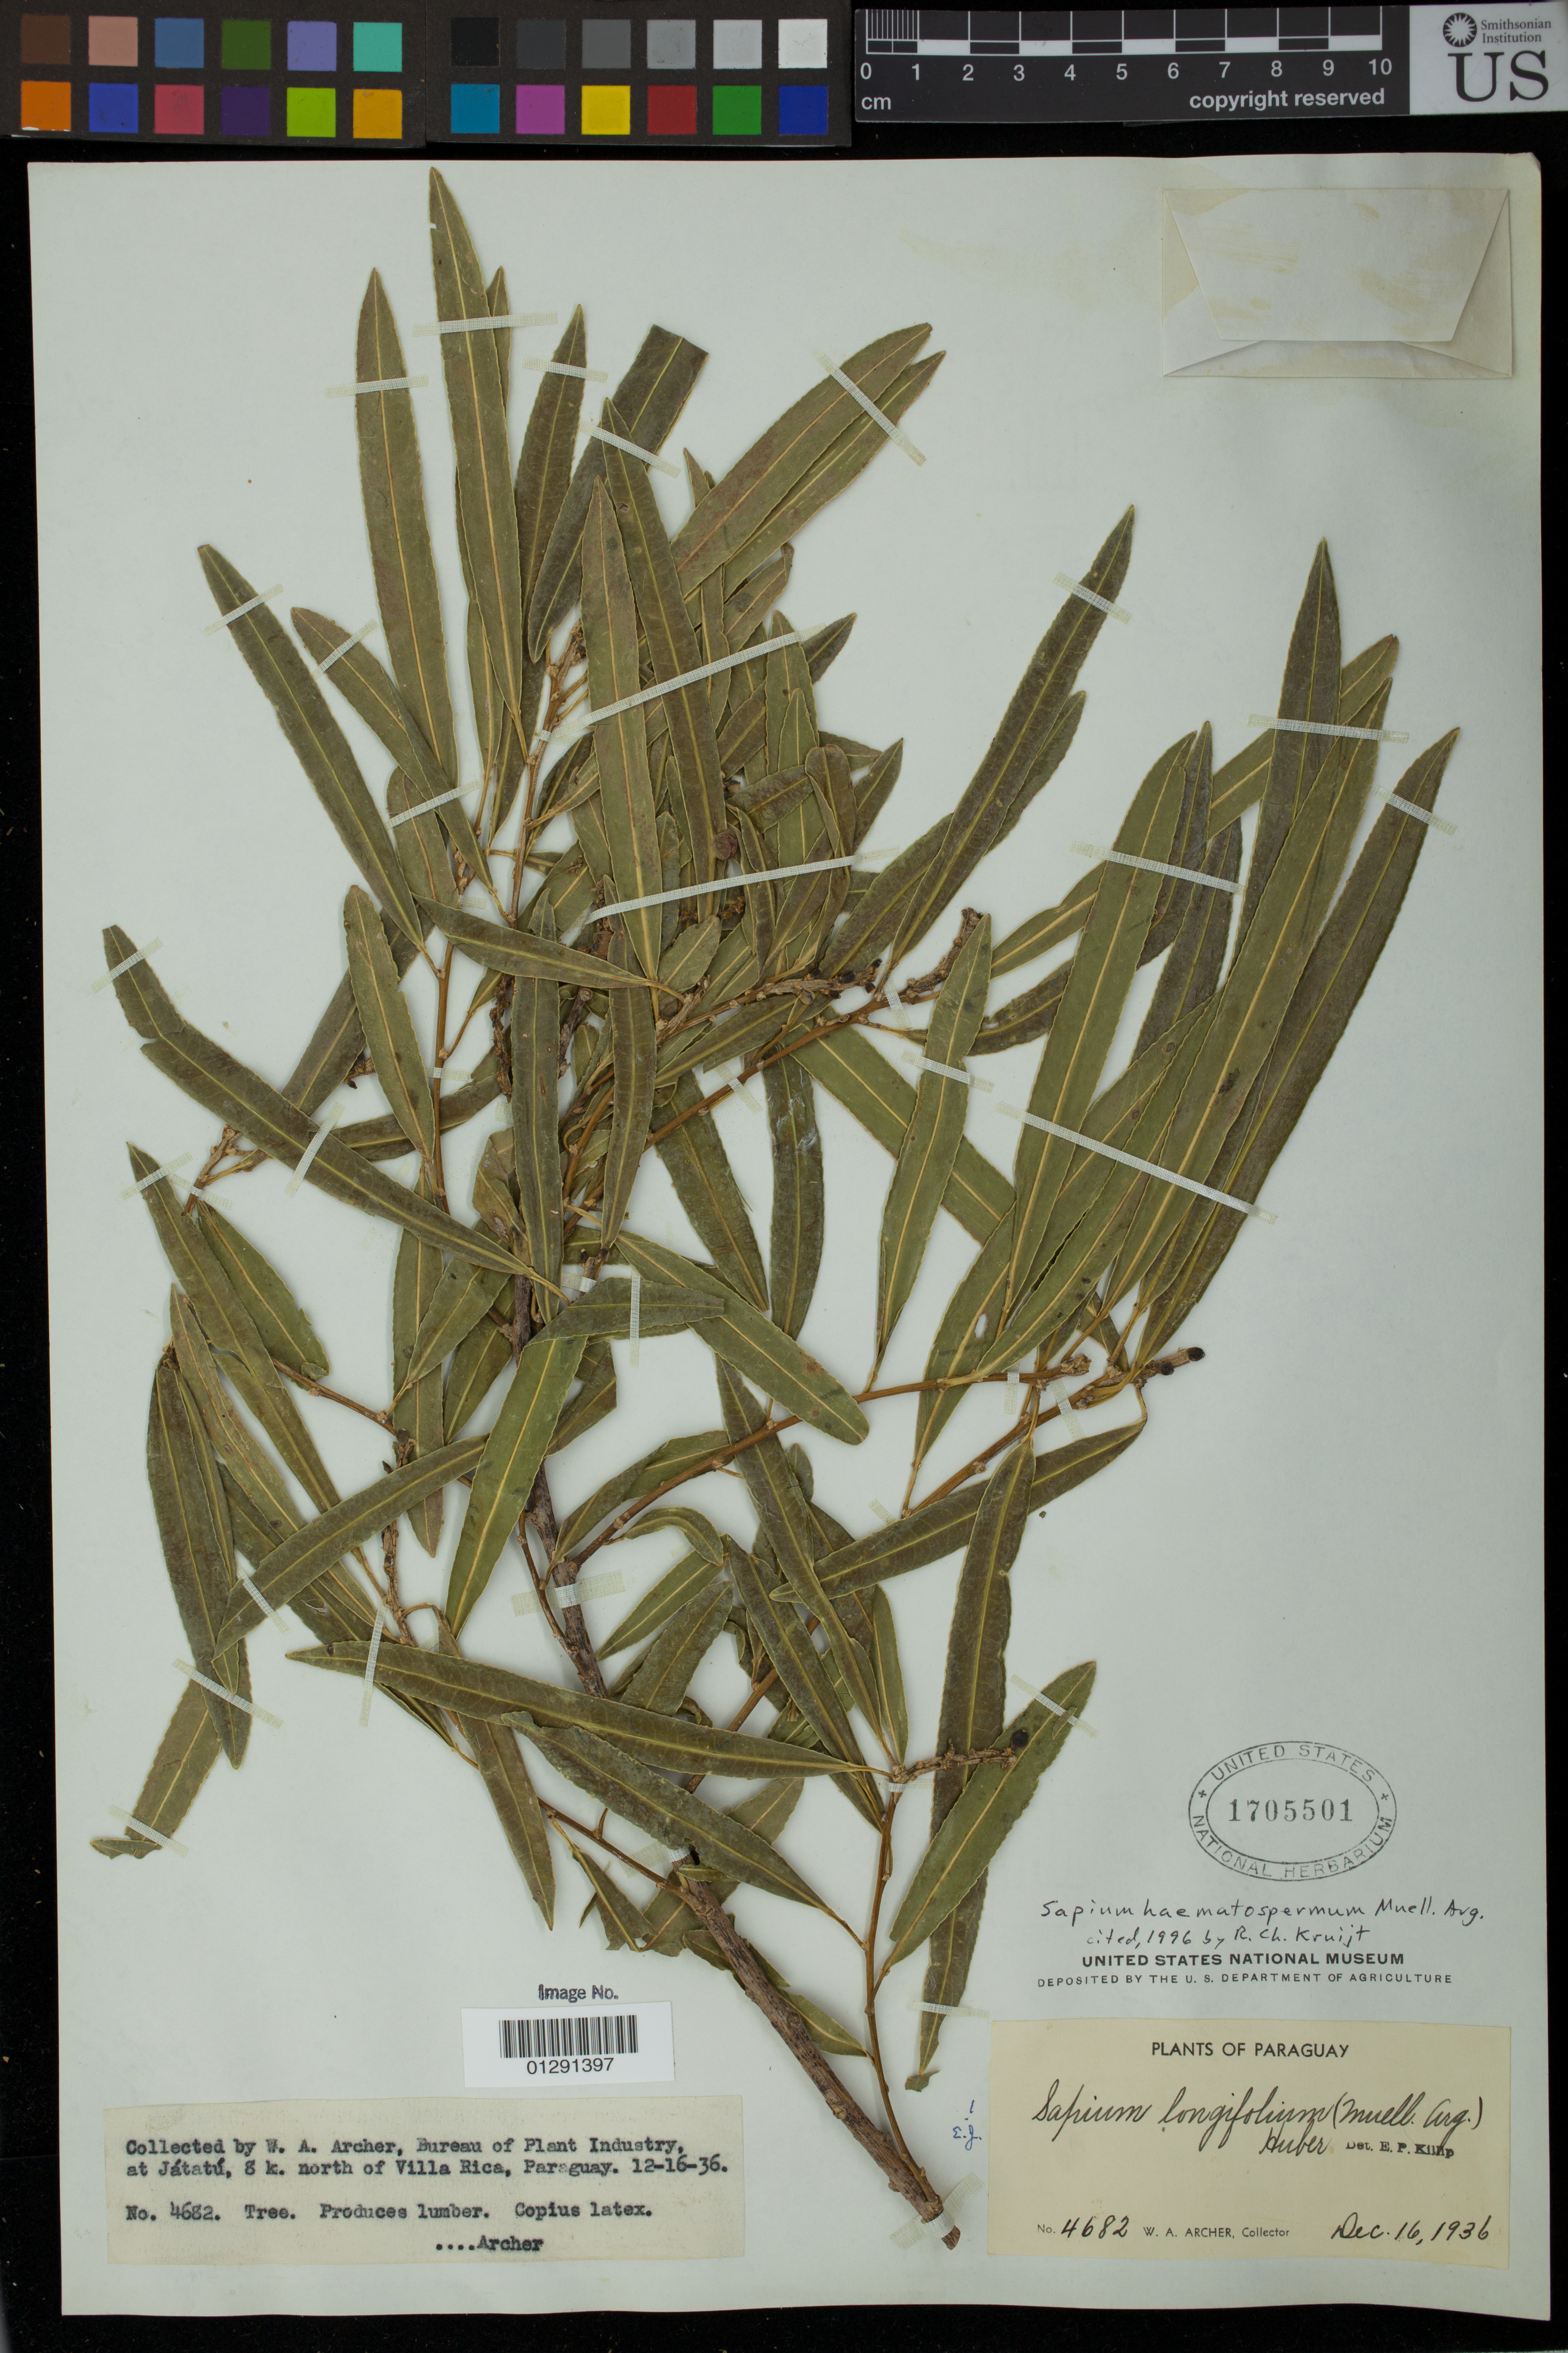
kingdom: Plantae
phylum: Tracheophyta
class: Magnoliopsida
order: Malpighiales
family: Euphorbiaceae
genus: Sapium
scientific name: Sapium haematospermum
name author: Müll. Arg.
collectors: W. A. Archer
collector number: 4682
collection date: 1936-12-16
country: Paraguay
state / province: Guaira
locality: Jatatu, 8 kilometers N of Villa Rica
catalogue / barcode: US 1705501